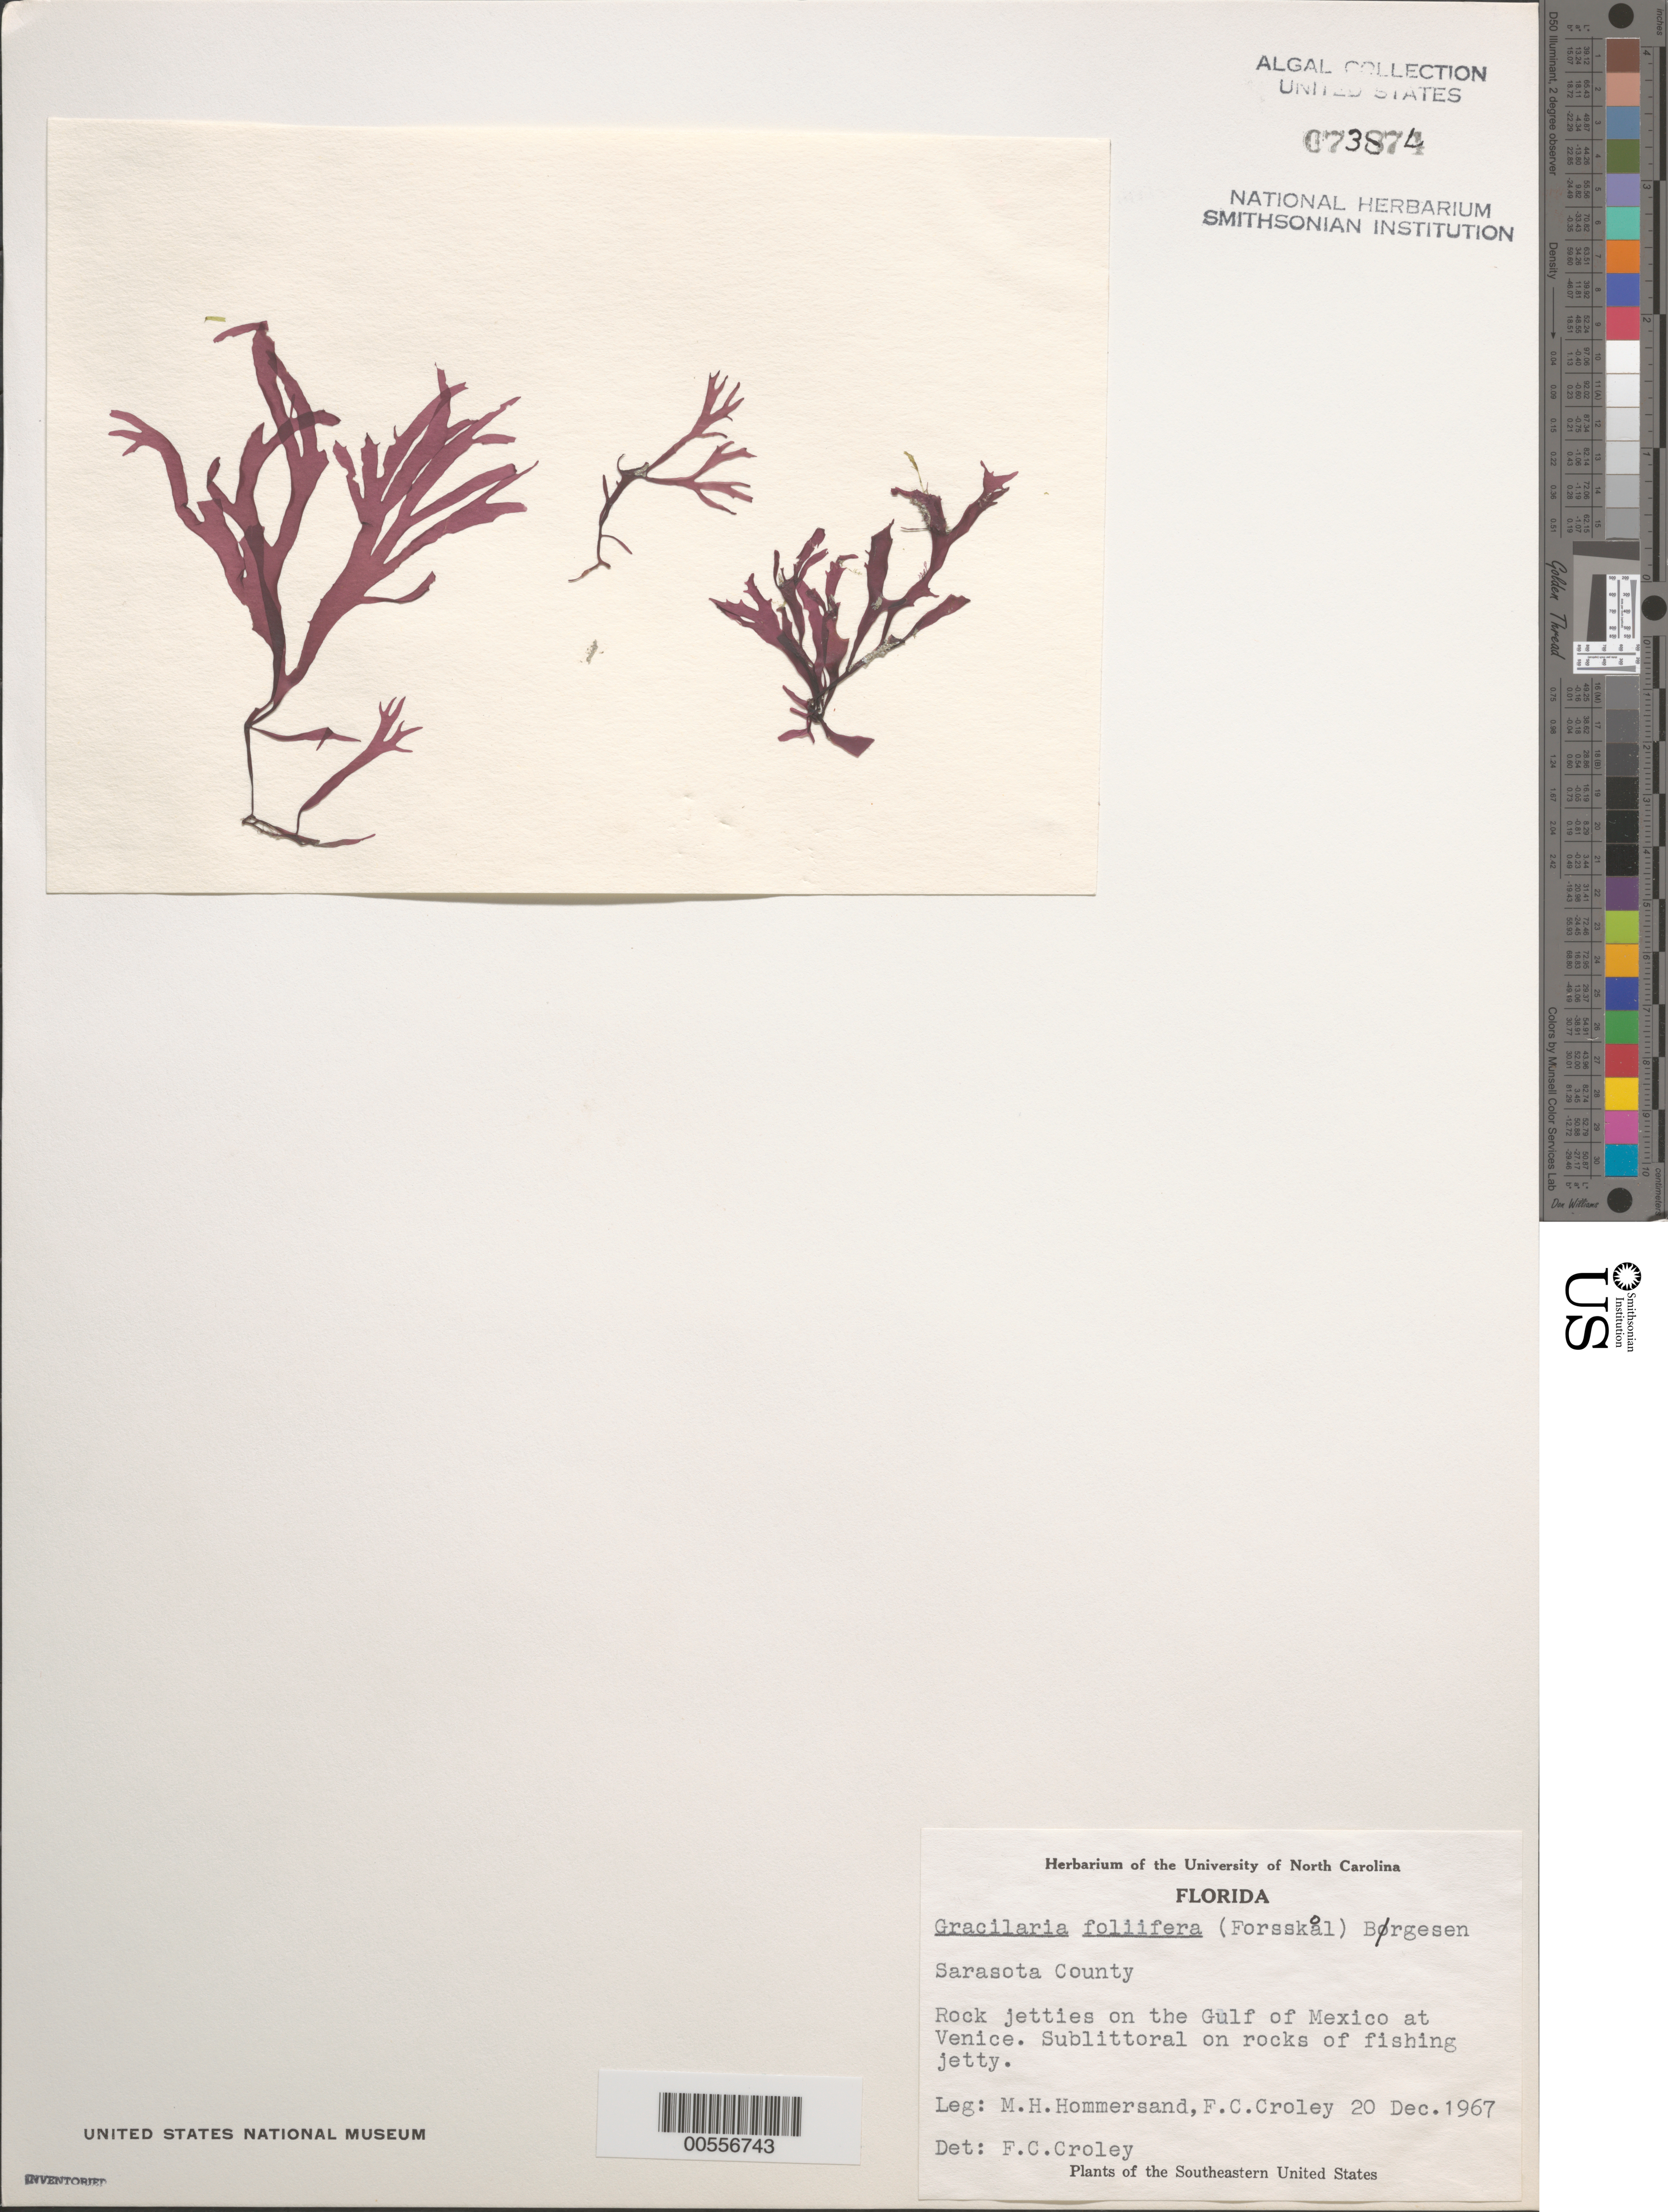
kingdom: Plantae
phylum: Rhodophyta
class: Florideophyceae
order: Gracilariales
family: Gracilariaceae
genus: Gracilaria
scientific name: Gracilaria foliifera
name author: (Forssk.) Børgesen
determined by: Croley, F. C.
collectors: M. H. Hommersand & F. C. Croley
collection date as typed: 20 Dec 1967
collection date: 1967-12-20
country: United States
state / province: Florida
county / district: Sarasota County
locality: Gulf of Mexico at Venice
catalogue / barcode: US 73874